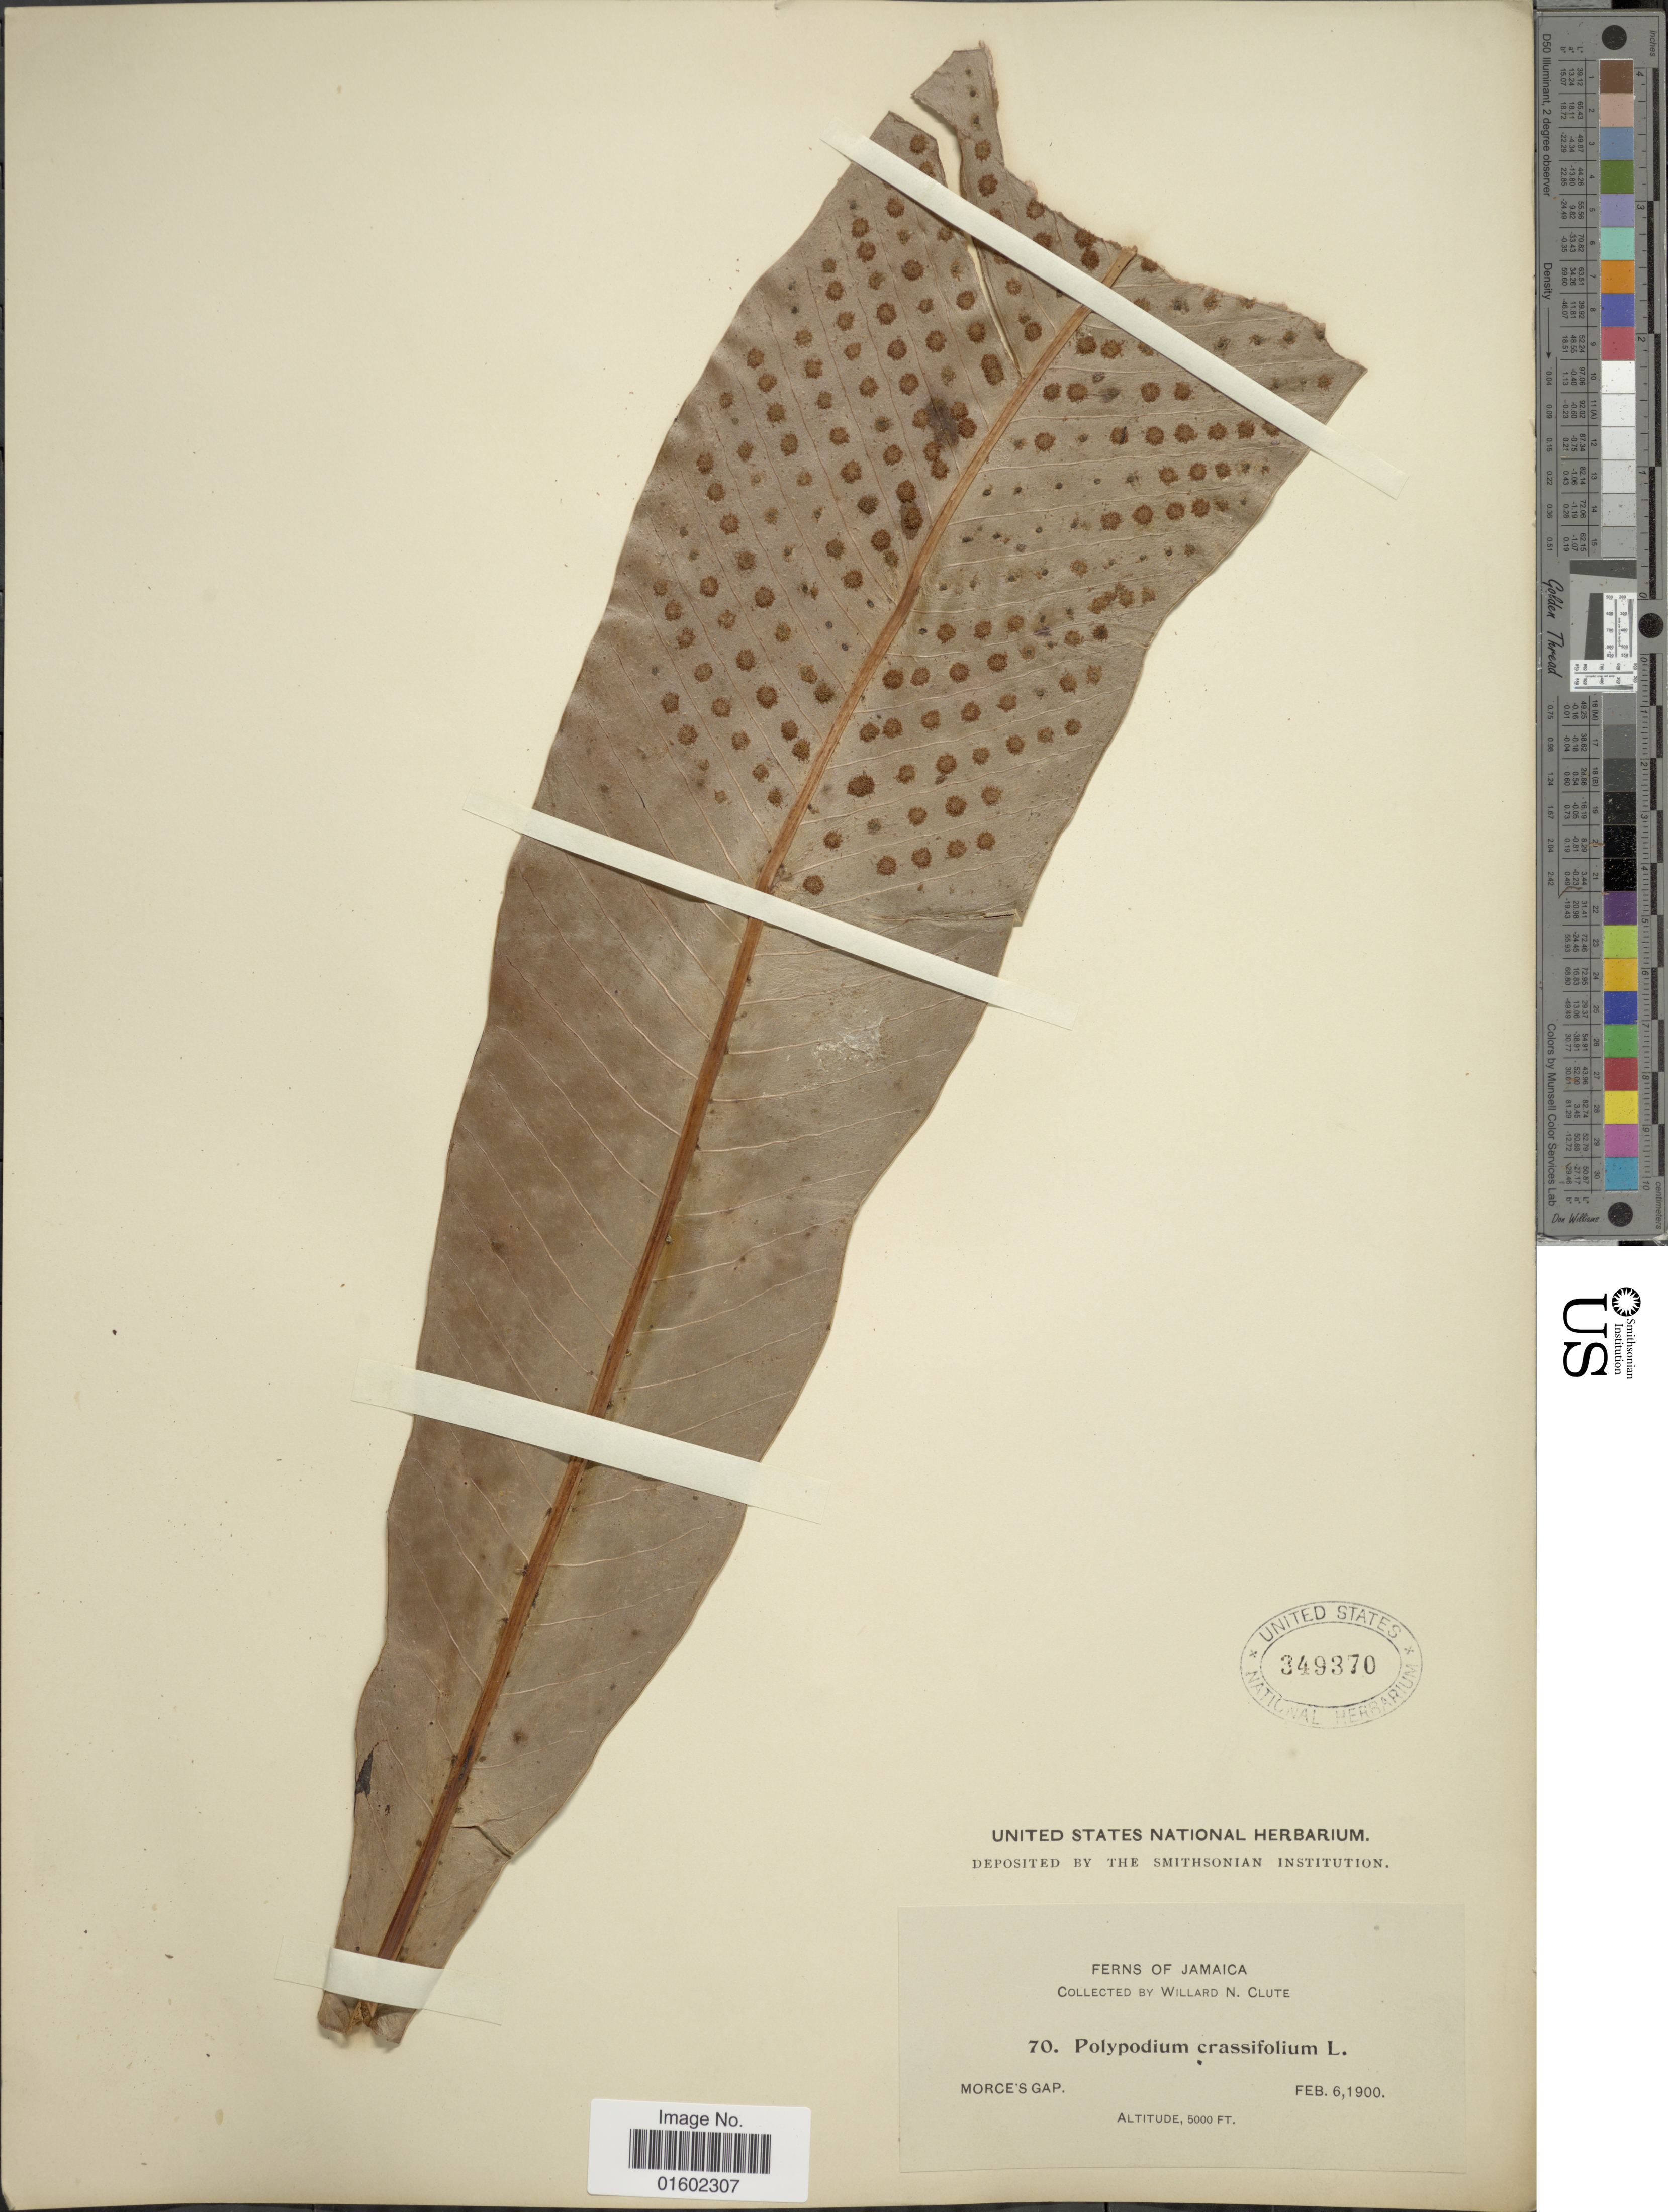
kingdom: Plantae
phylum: Tracheophyta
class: Polypodiopsida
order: Polypodiales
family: Polypodiaceae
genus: Niphidium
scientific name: Niphidium crassifolium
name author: (L.) Lellinger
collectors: W. N. Clute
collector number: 70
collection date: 1900-02-06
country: Jamaica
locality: Morce's Gap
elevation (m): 1524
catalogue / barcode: US 349370